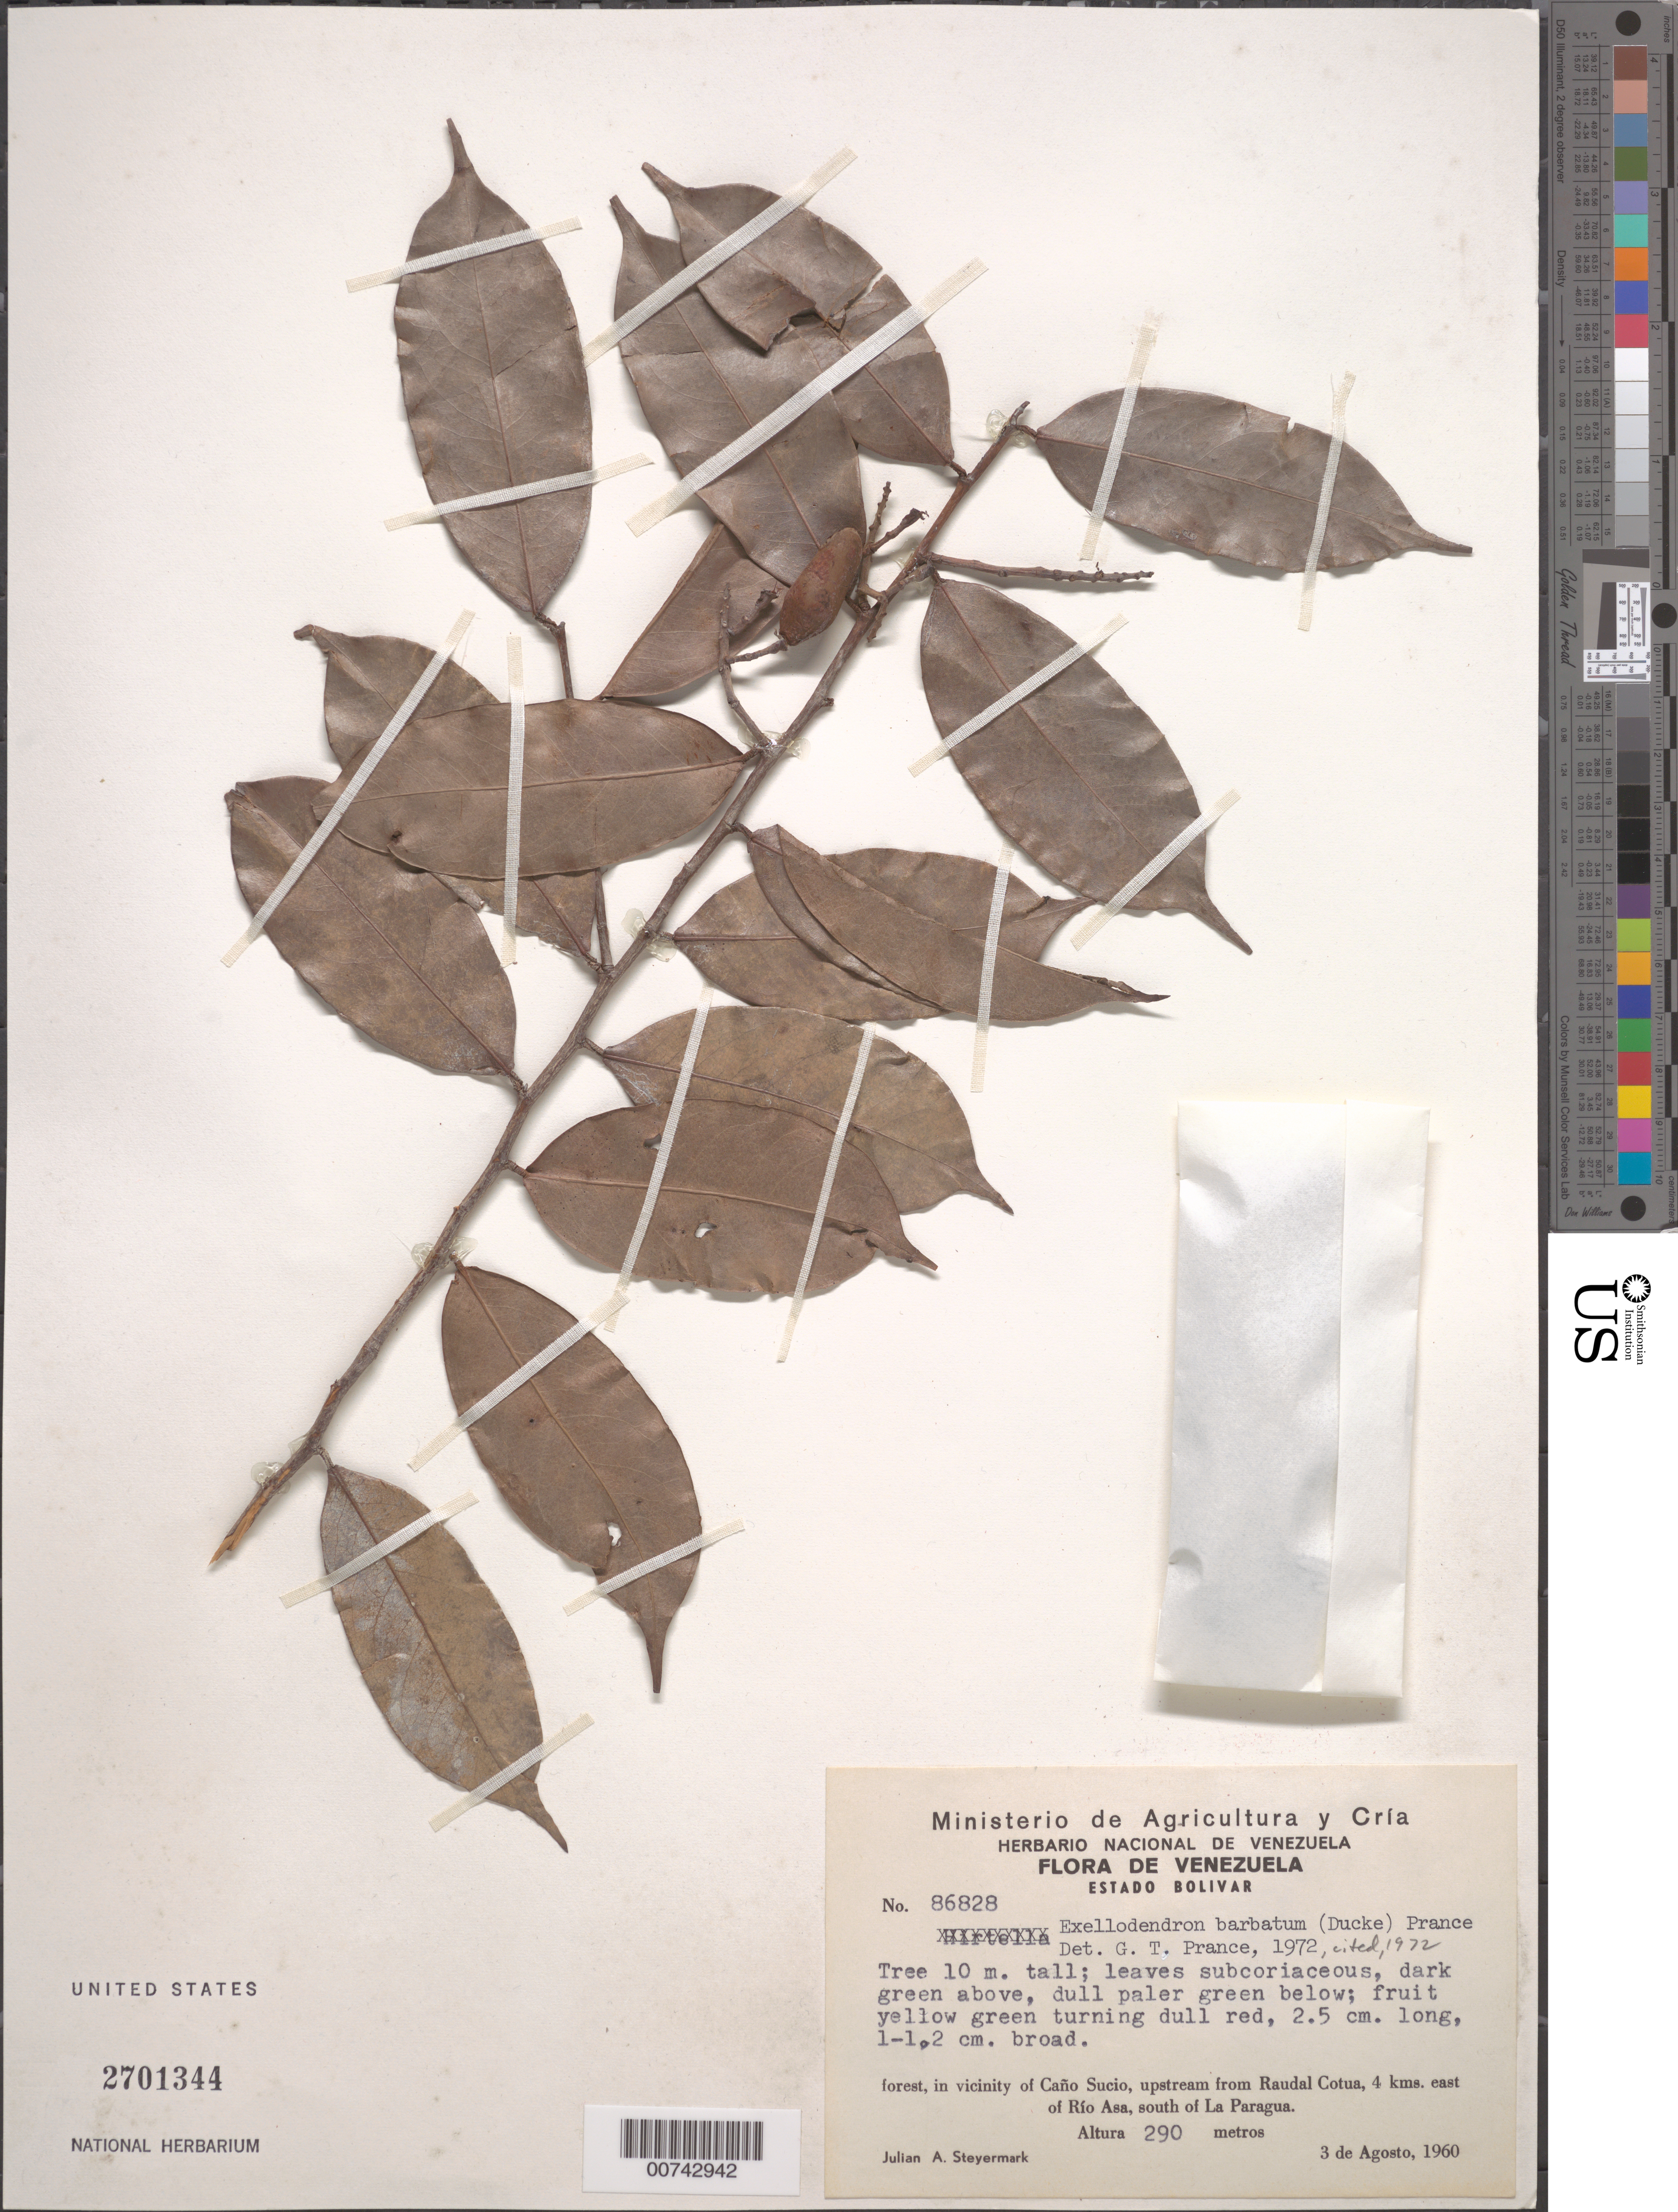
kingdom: Plantae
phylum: Tracheophyta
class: Magnoliopsida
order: Malpighiales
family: Chrysobalanaceae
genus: Exellodendron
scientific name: Exellodendron barbatum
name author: (Ducke) Prance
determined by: Prance, G. T.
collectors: J. Steyermark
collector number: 86828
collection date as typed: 3-Aug-60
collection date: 1960-08-03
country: Venezuela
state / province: Bolívar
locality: Caño Sucio vic, upstream from Raudal Cotua, 4 km E of Río Asa, S of la Paragua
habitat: Forest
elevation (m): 290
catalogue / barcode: US 2701344